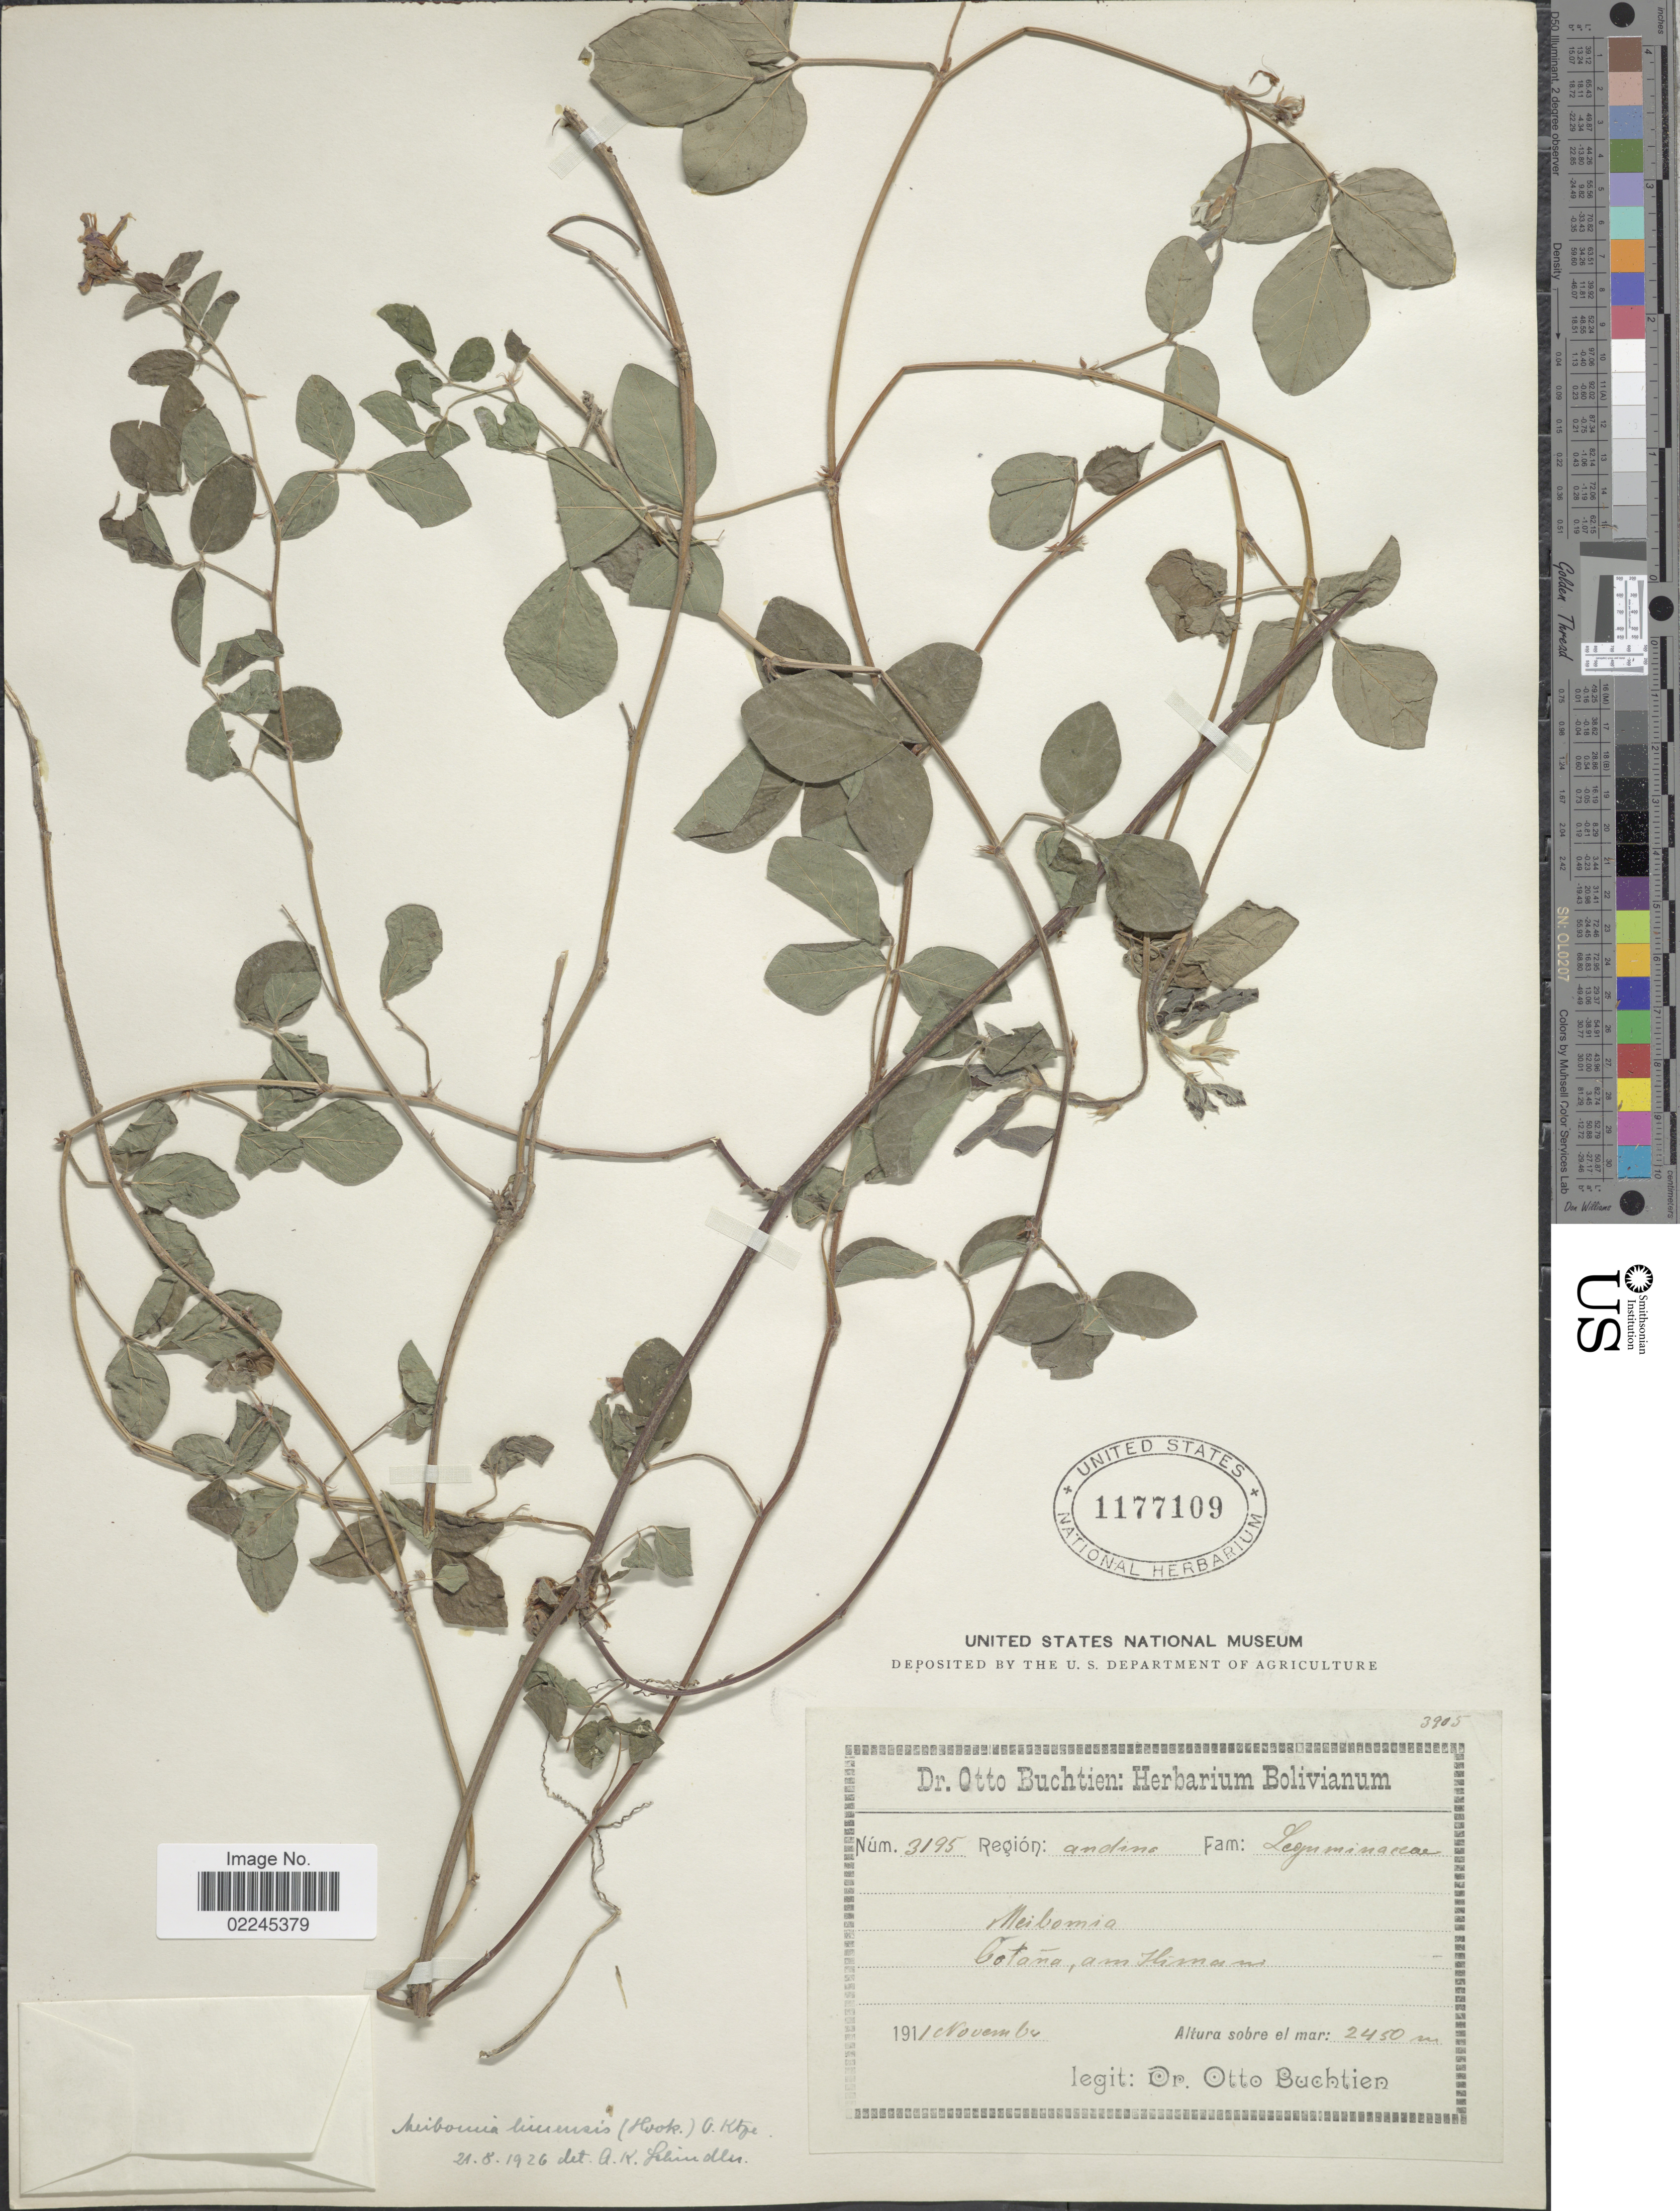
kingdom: Plantae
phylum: Tracheophyta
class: Magnoliopsida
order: Fabales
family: Fabaceae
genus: Desmodium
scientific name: Desmodium limense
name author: Hook.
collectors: O. Buchtien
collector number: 3195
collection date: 1911-11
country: Bolivia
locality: Cotaña, am Illimani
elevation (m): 2450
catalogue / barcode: US 1177109